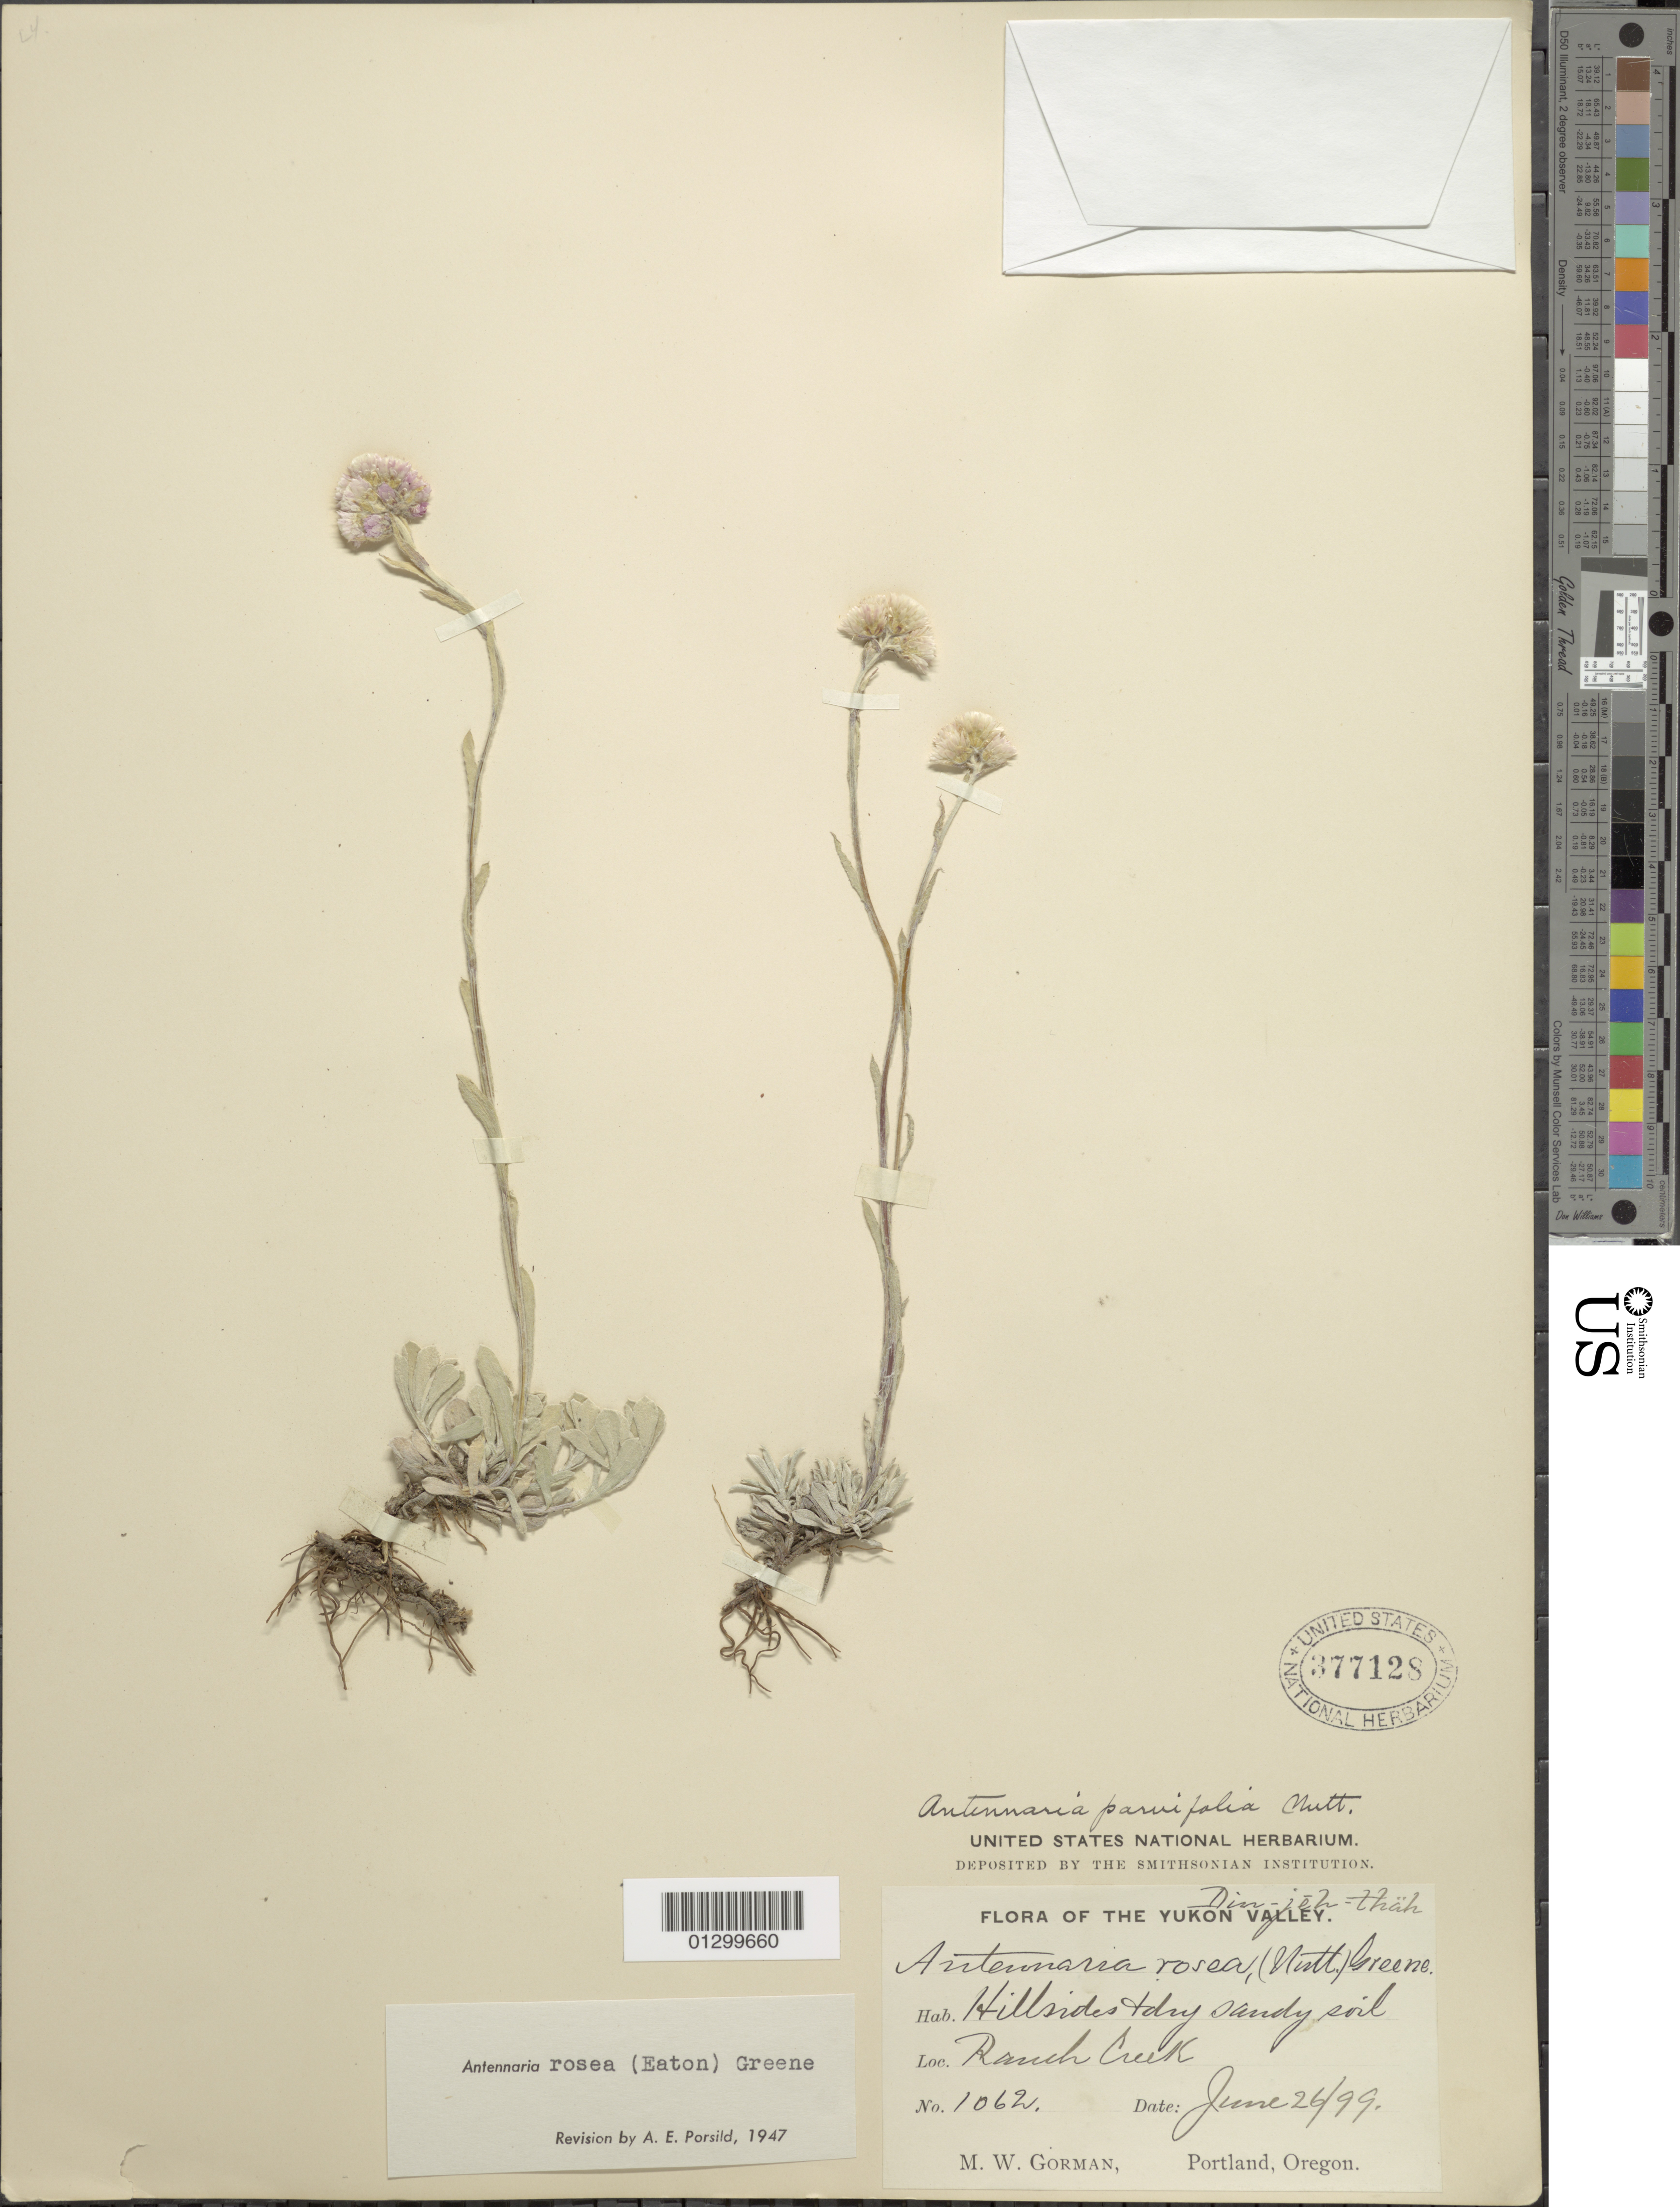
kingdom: Plantae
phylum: Tracheophyta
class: Magnoliopsida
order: Asterales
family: Asteraceae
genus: Antennaria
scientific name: Antennaria rosea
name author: Greene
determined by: Porsild, A. E.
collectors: M. W. Gorman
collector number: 1062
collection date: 1899-06-26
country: Canada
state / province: British Columbia / Yukon Territory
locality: Ranch Creek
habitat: Hillsides and dry sandy soil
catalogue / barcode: US 377128